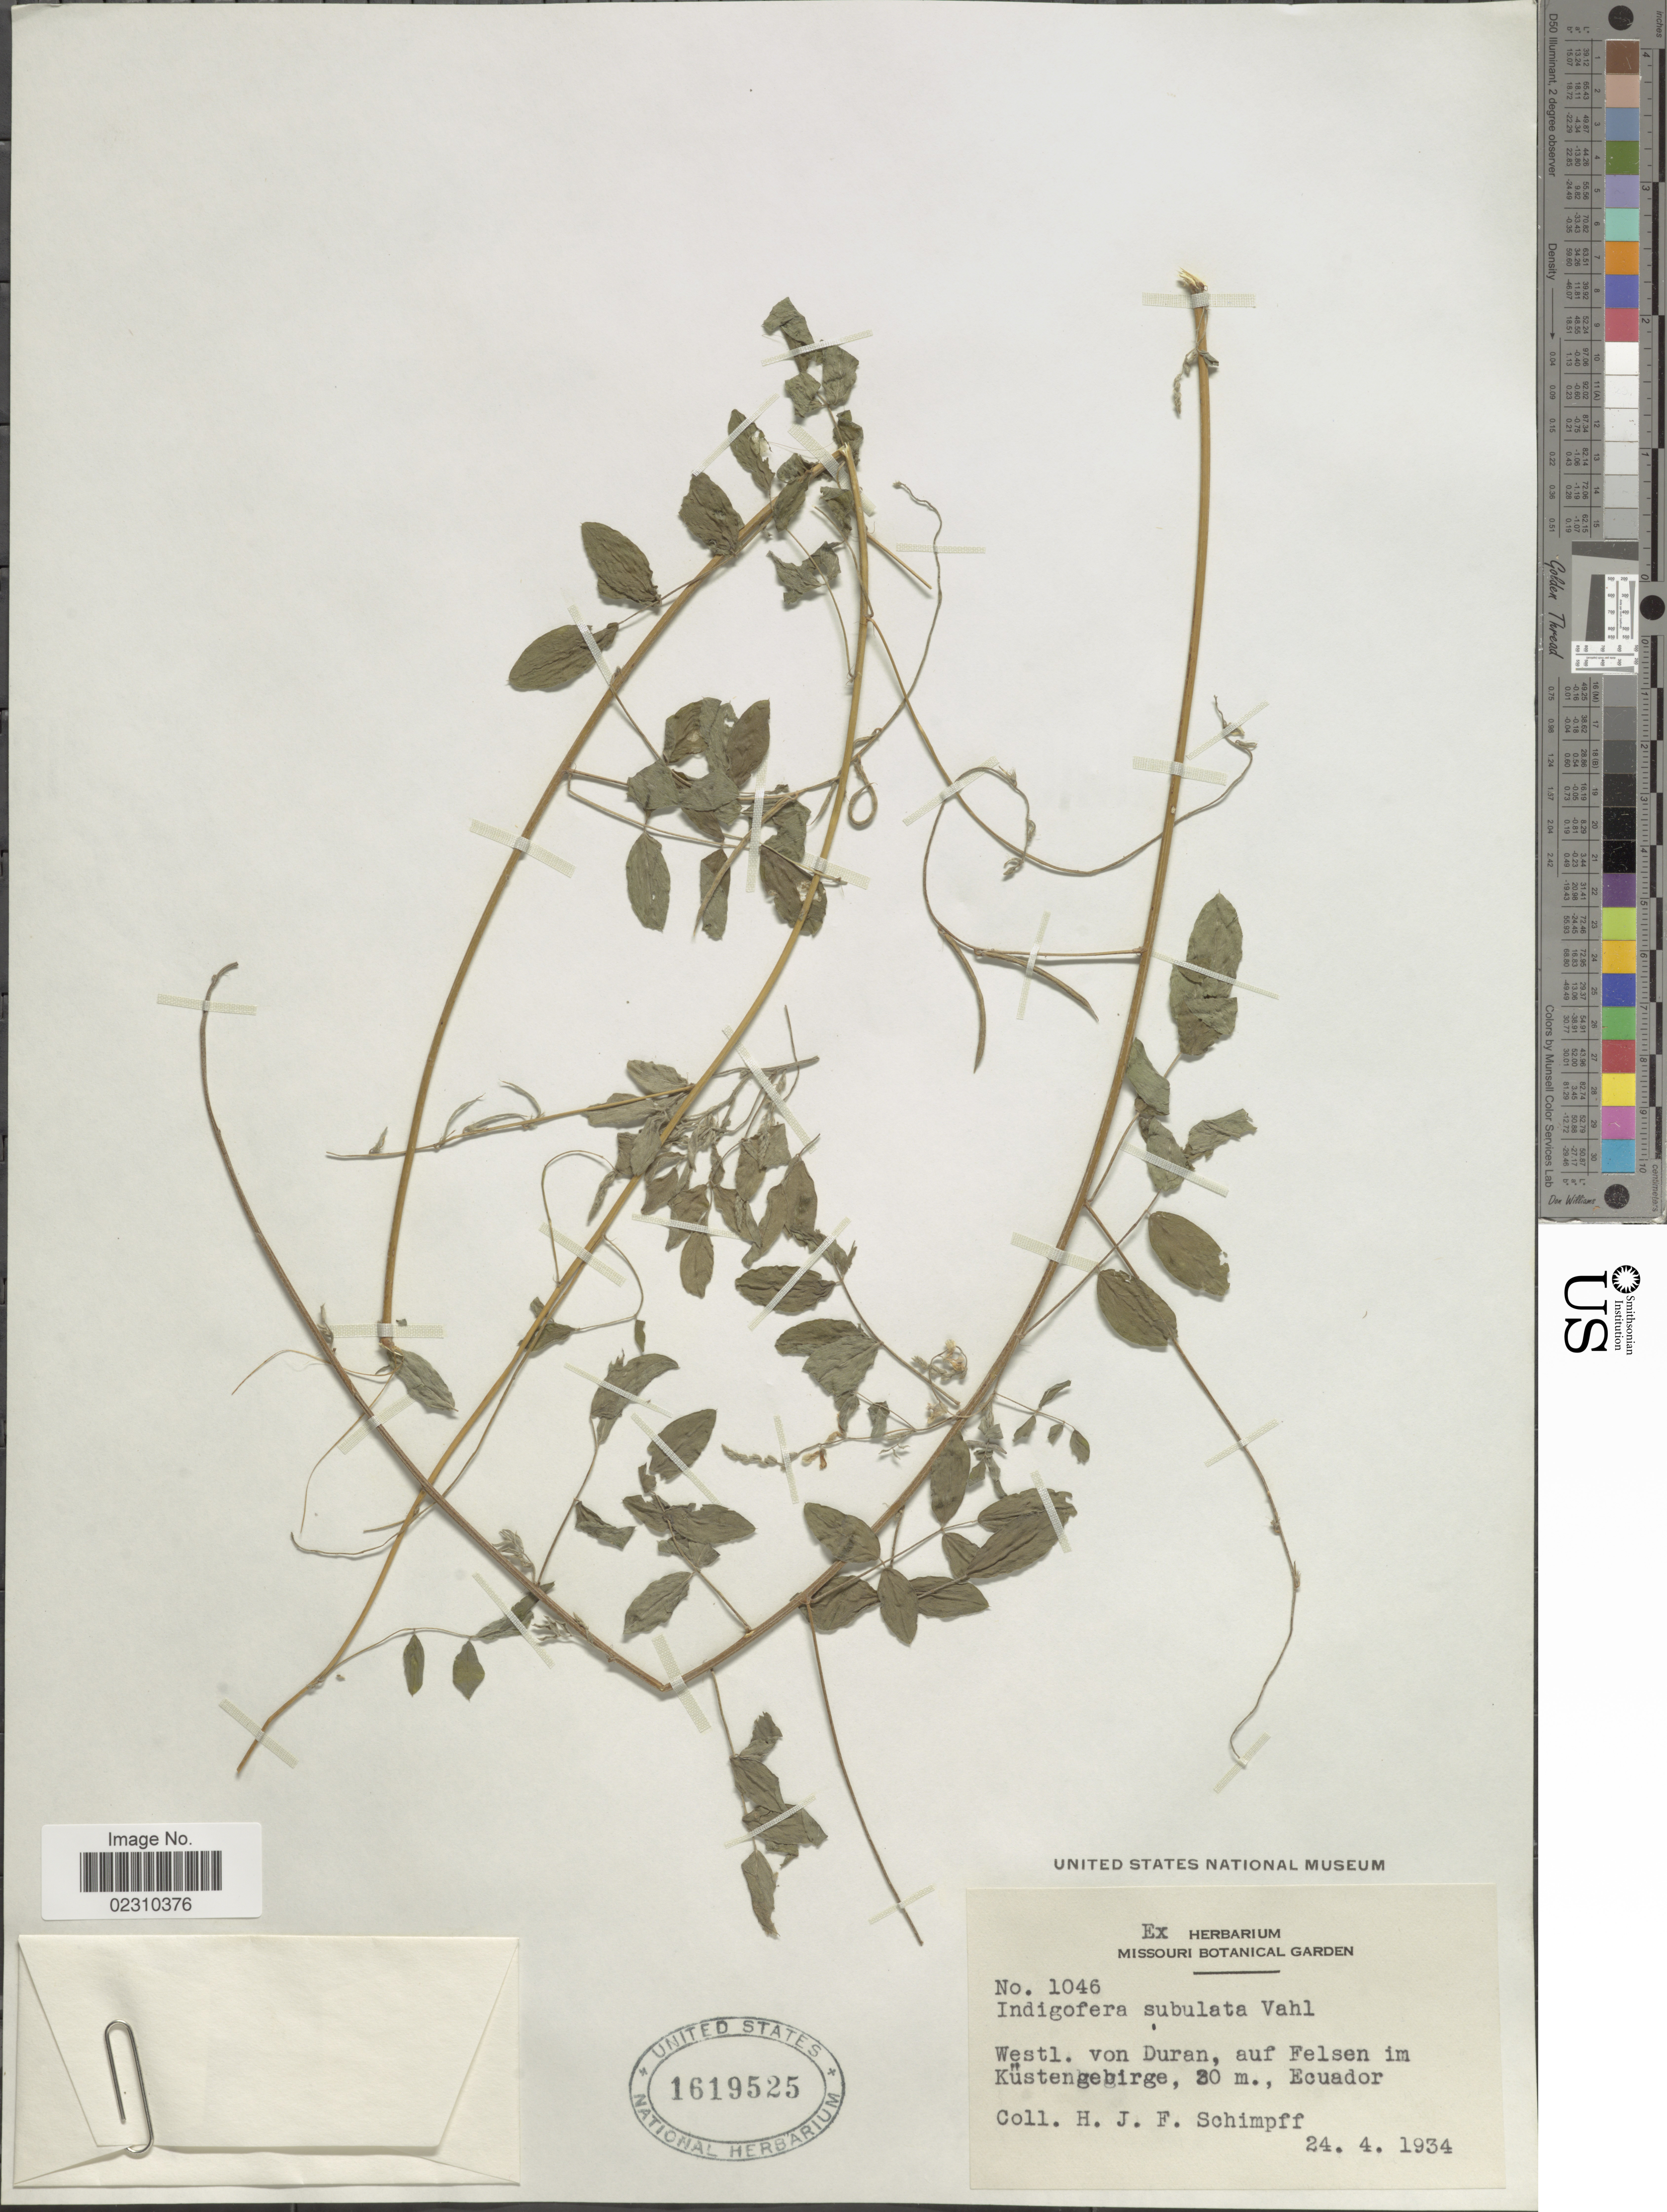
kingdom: Plantae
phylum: Tracheophyta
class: Magnoliopsida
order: Fabales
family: Fabaceae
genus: Indigofera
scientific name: Indigofera mucronata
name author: Lam.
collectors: H. Schimpff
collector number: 1046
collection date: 1934-04-24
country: Ecuador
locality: Westl. von Duran, auf Felsen in Kustengebirge.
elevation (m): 20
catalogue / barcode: US 1619525